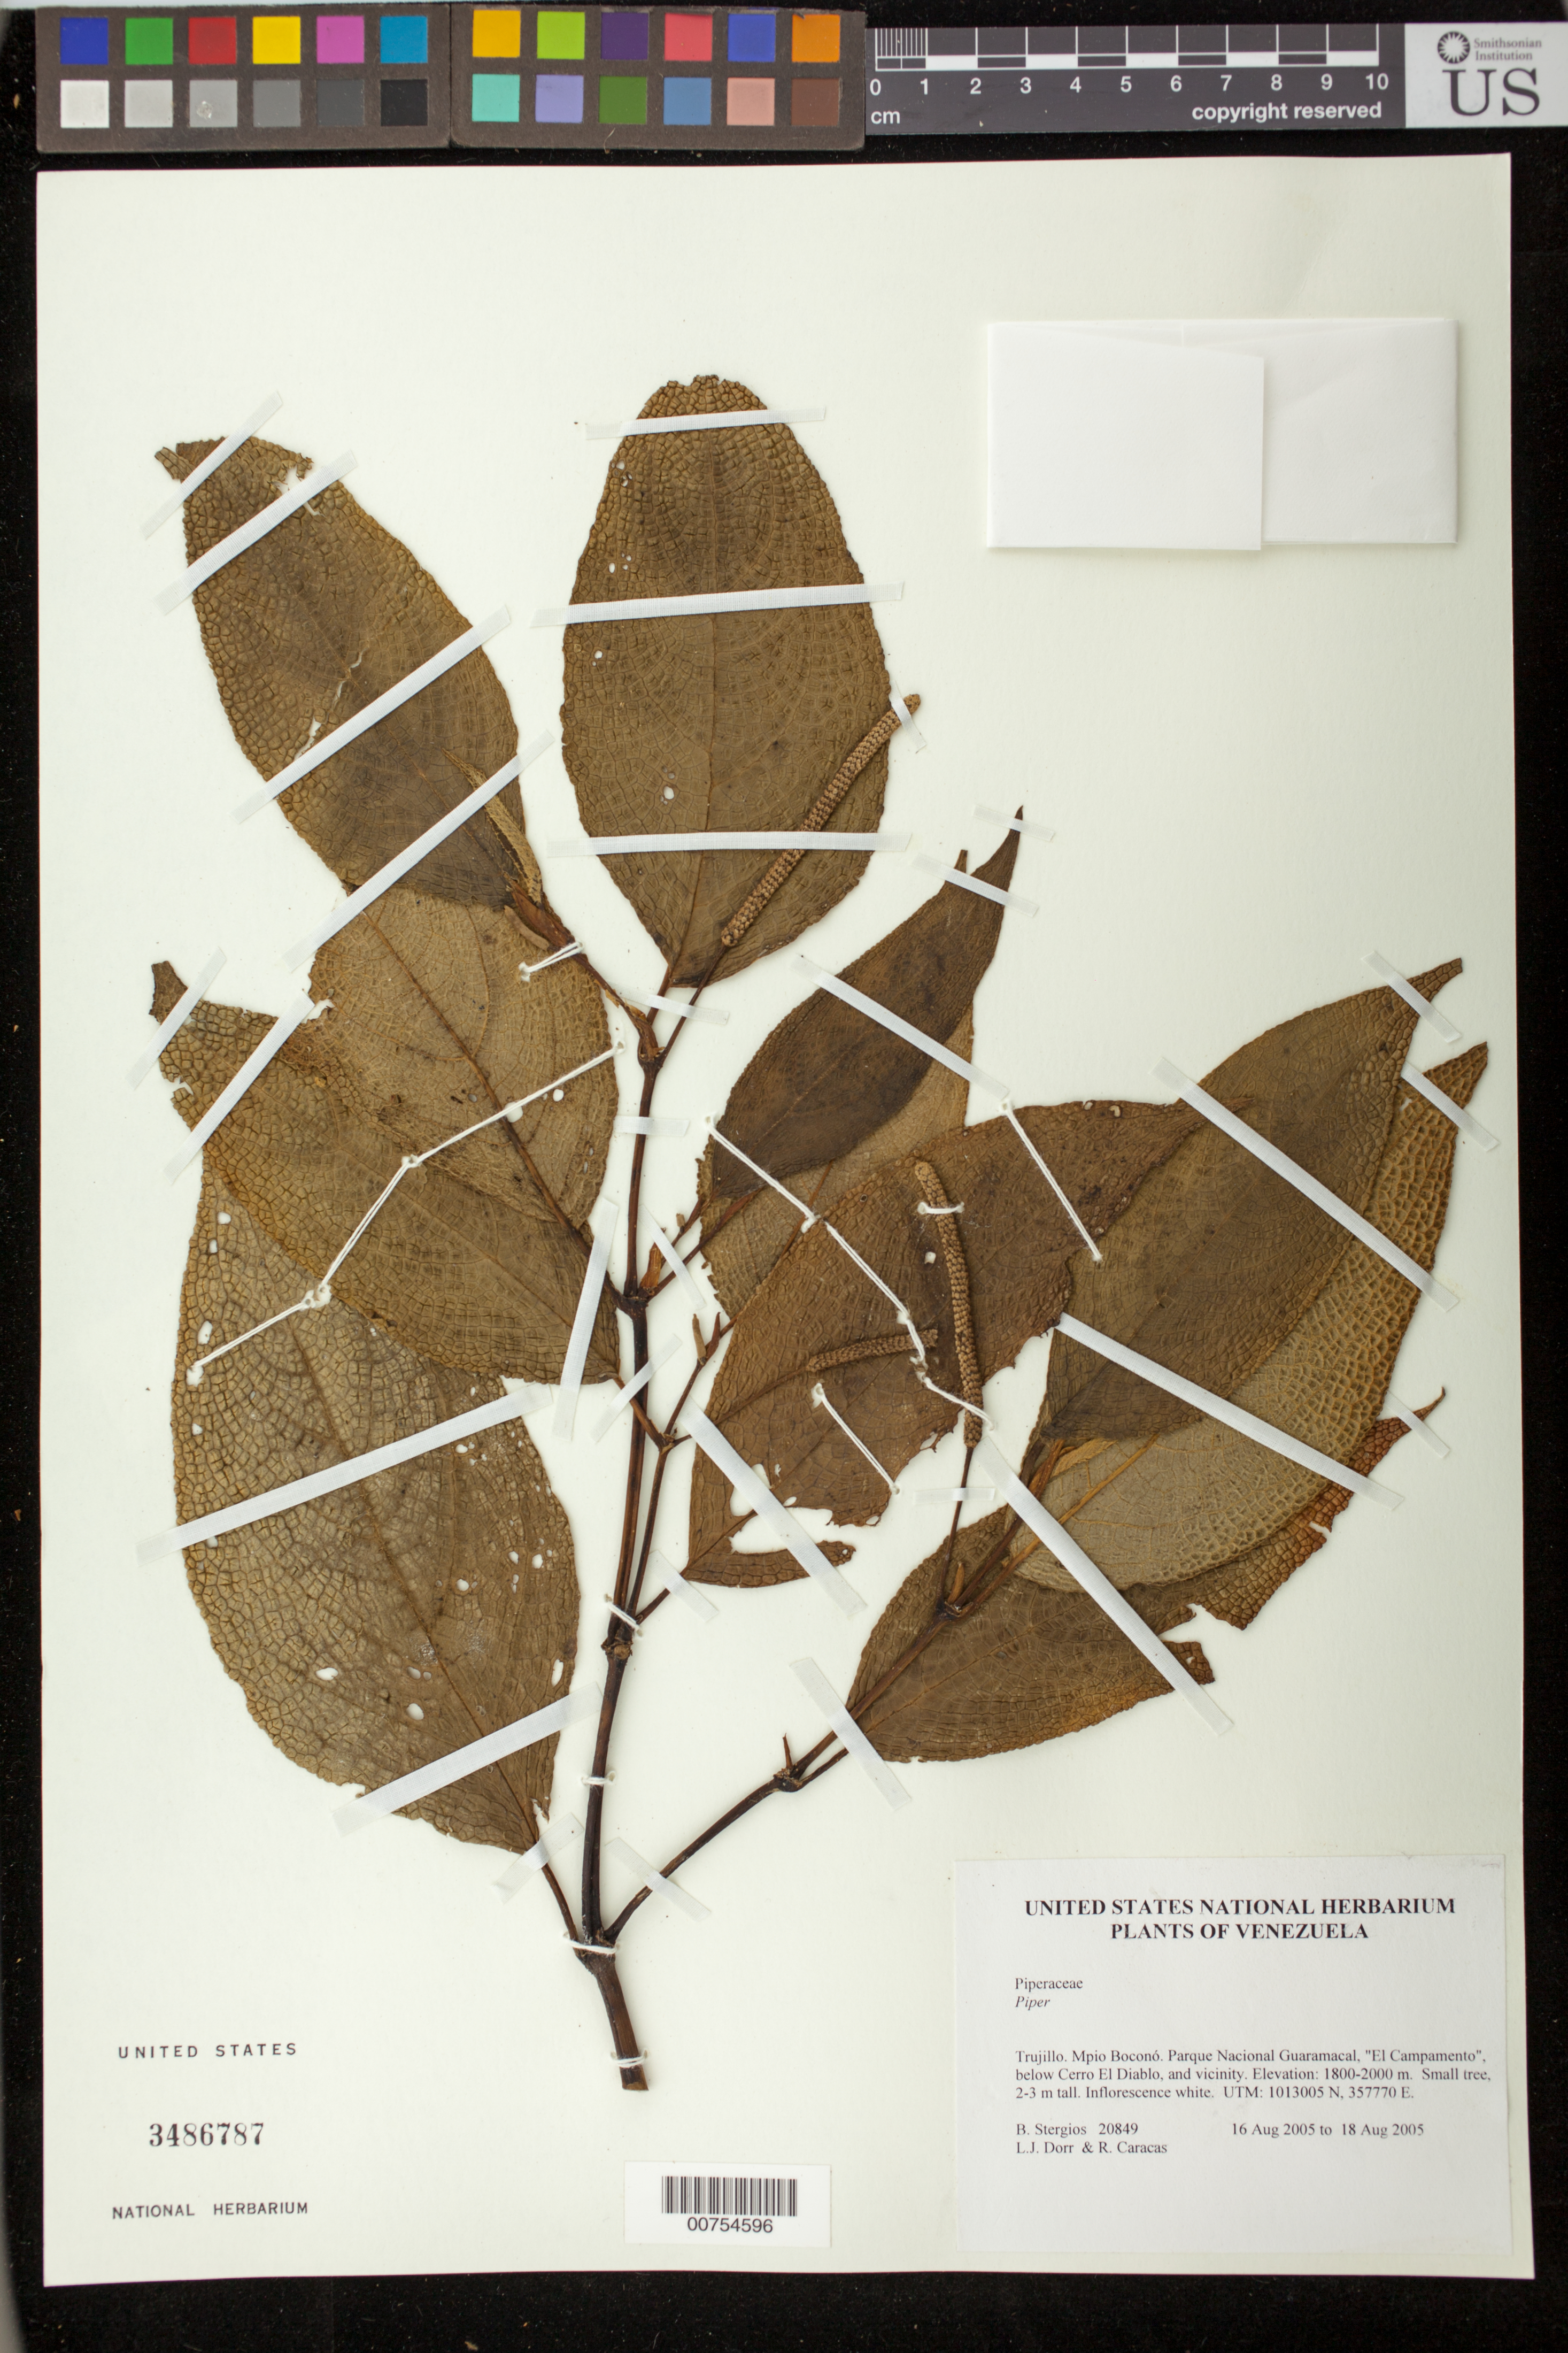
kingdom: Plantae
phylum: Tracheophyta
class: Magnoliopsida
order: Piperales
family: Piperaceae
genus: Piper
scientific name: Piper diffamatum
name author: Trel. & Yunck.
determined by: Niño, S. M., (PORT), BioCentro-UNELLEZ (VENEZUELA)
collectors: B. G. Stergios, L. J. Dorr & R. Caracas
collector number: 20849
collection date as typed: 16 Aug 2005 to 18 Aug 2005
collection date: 2005-08-16/2005-08-18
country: Venezuela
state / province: Trujillo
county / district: Boconó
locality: Parque Nacional Guaramacal, "El Campamento", below Cerro El Diablo, and vicinity.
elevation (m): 1800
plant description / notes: PORT, US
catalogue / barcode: US 3486787